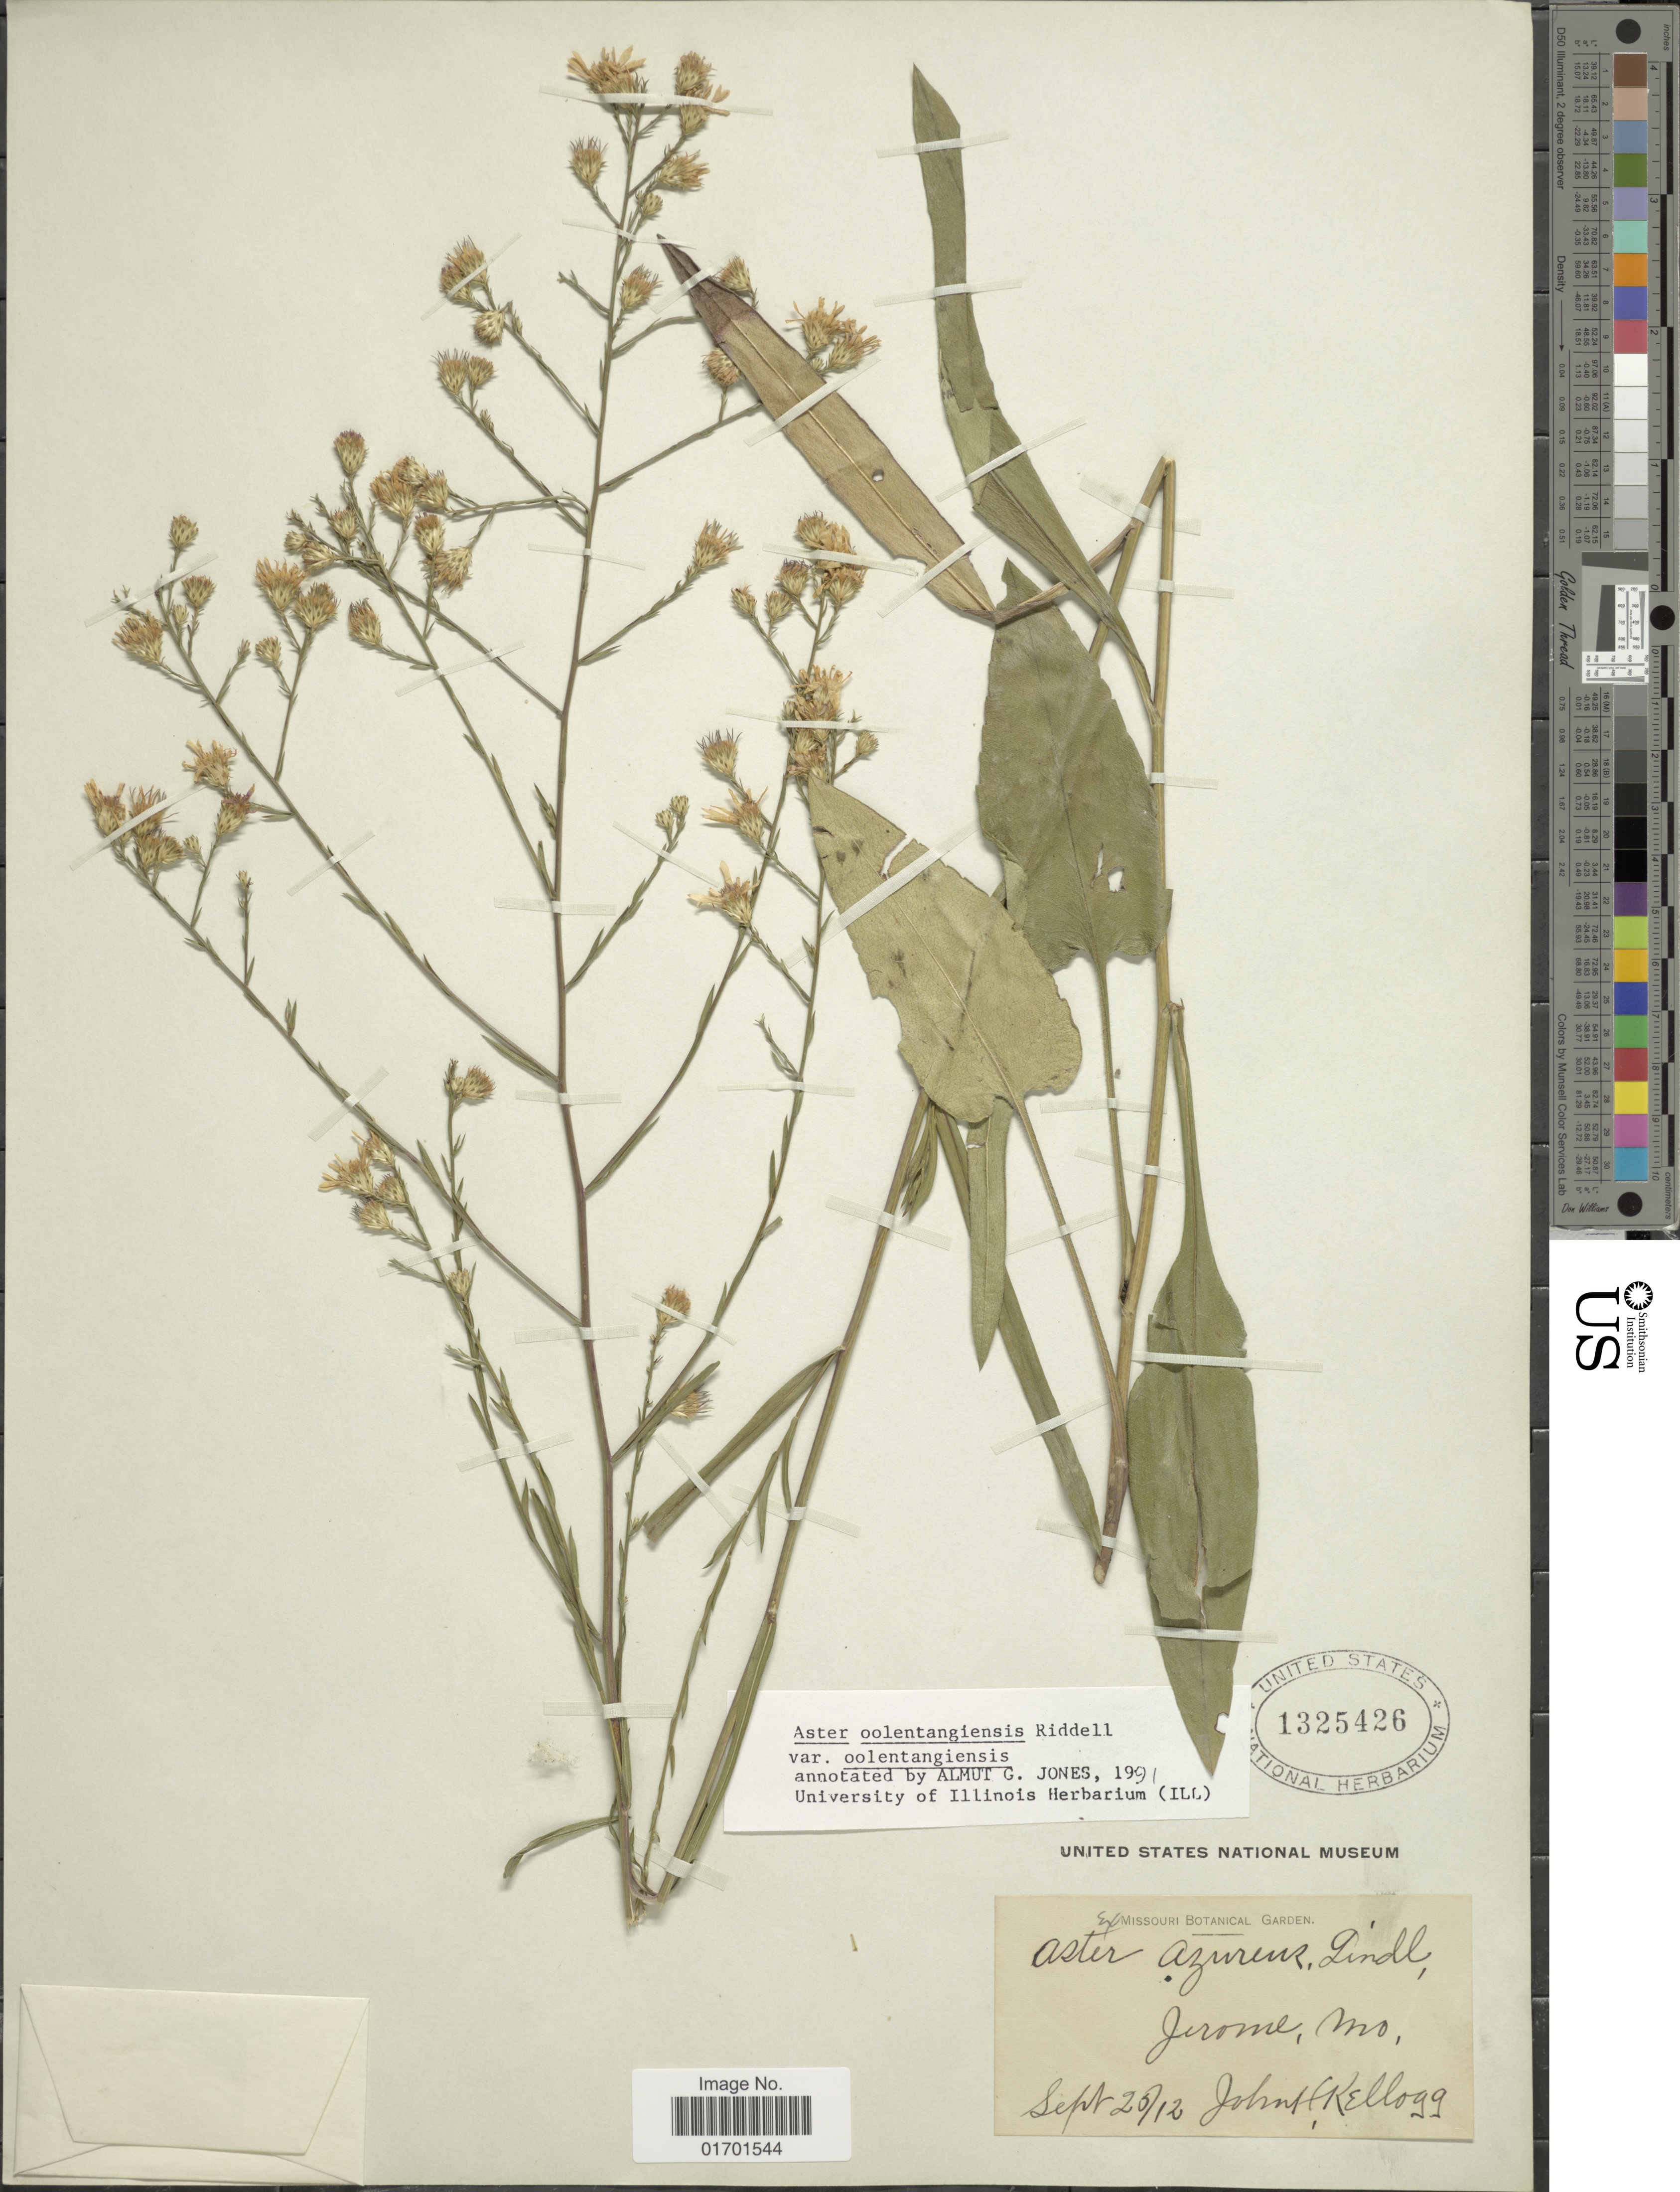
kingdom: Plantae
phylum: Tracheophyta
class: Magnoliopsida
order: Asterales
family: Asteraceae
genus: Symphyotrichum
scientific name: Symphyotrichum oolentangiense var. oolentangiense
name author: G.L. Nesom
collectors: J. H. Kellogg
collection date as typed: Transcribed d/m/y: 25/9/12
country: United States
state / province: Missouri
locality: Jerome.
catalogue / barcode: US 1325426